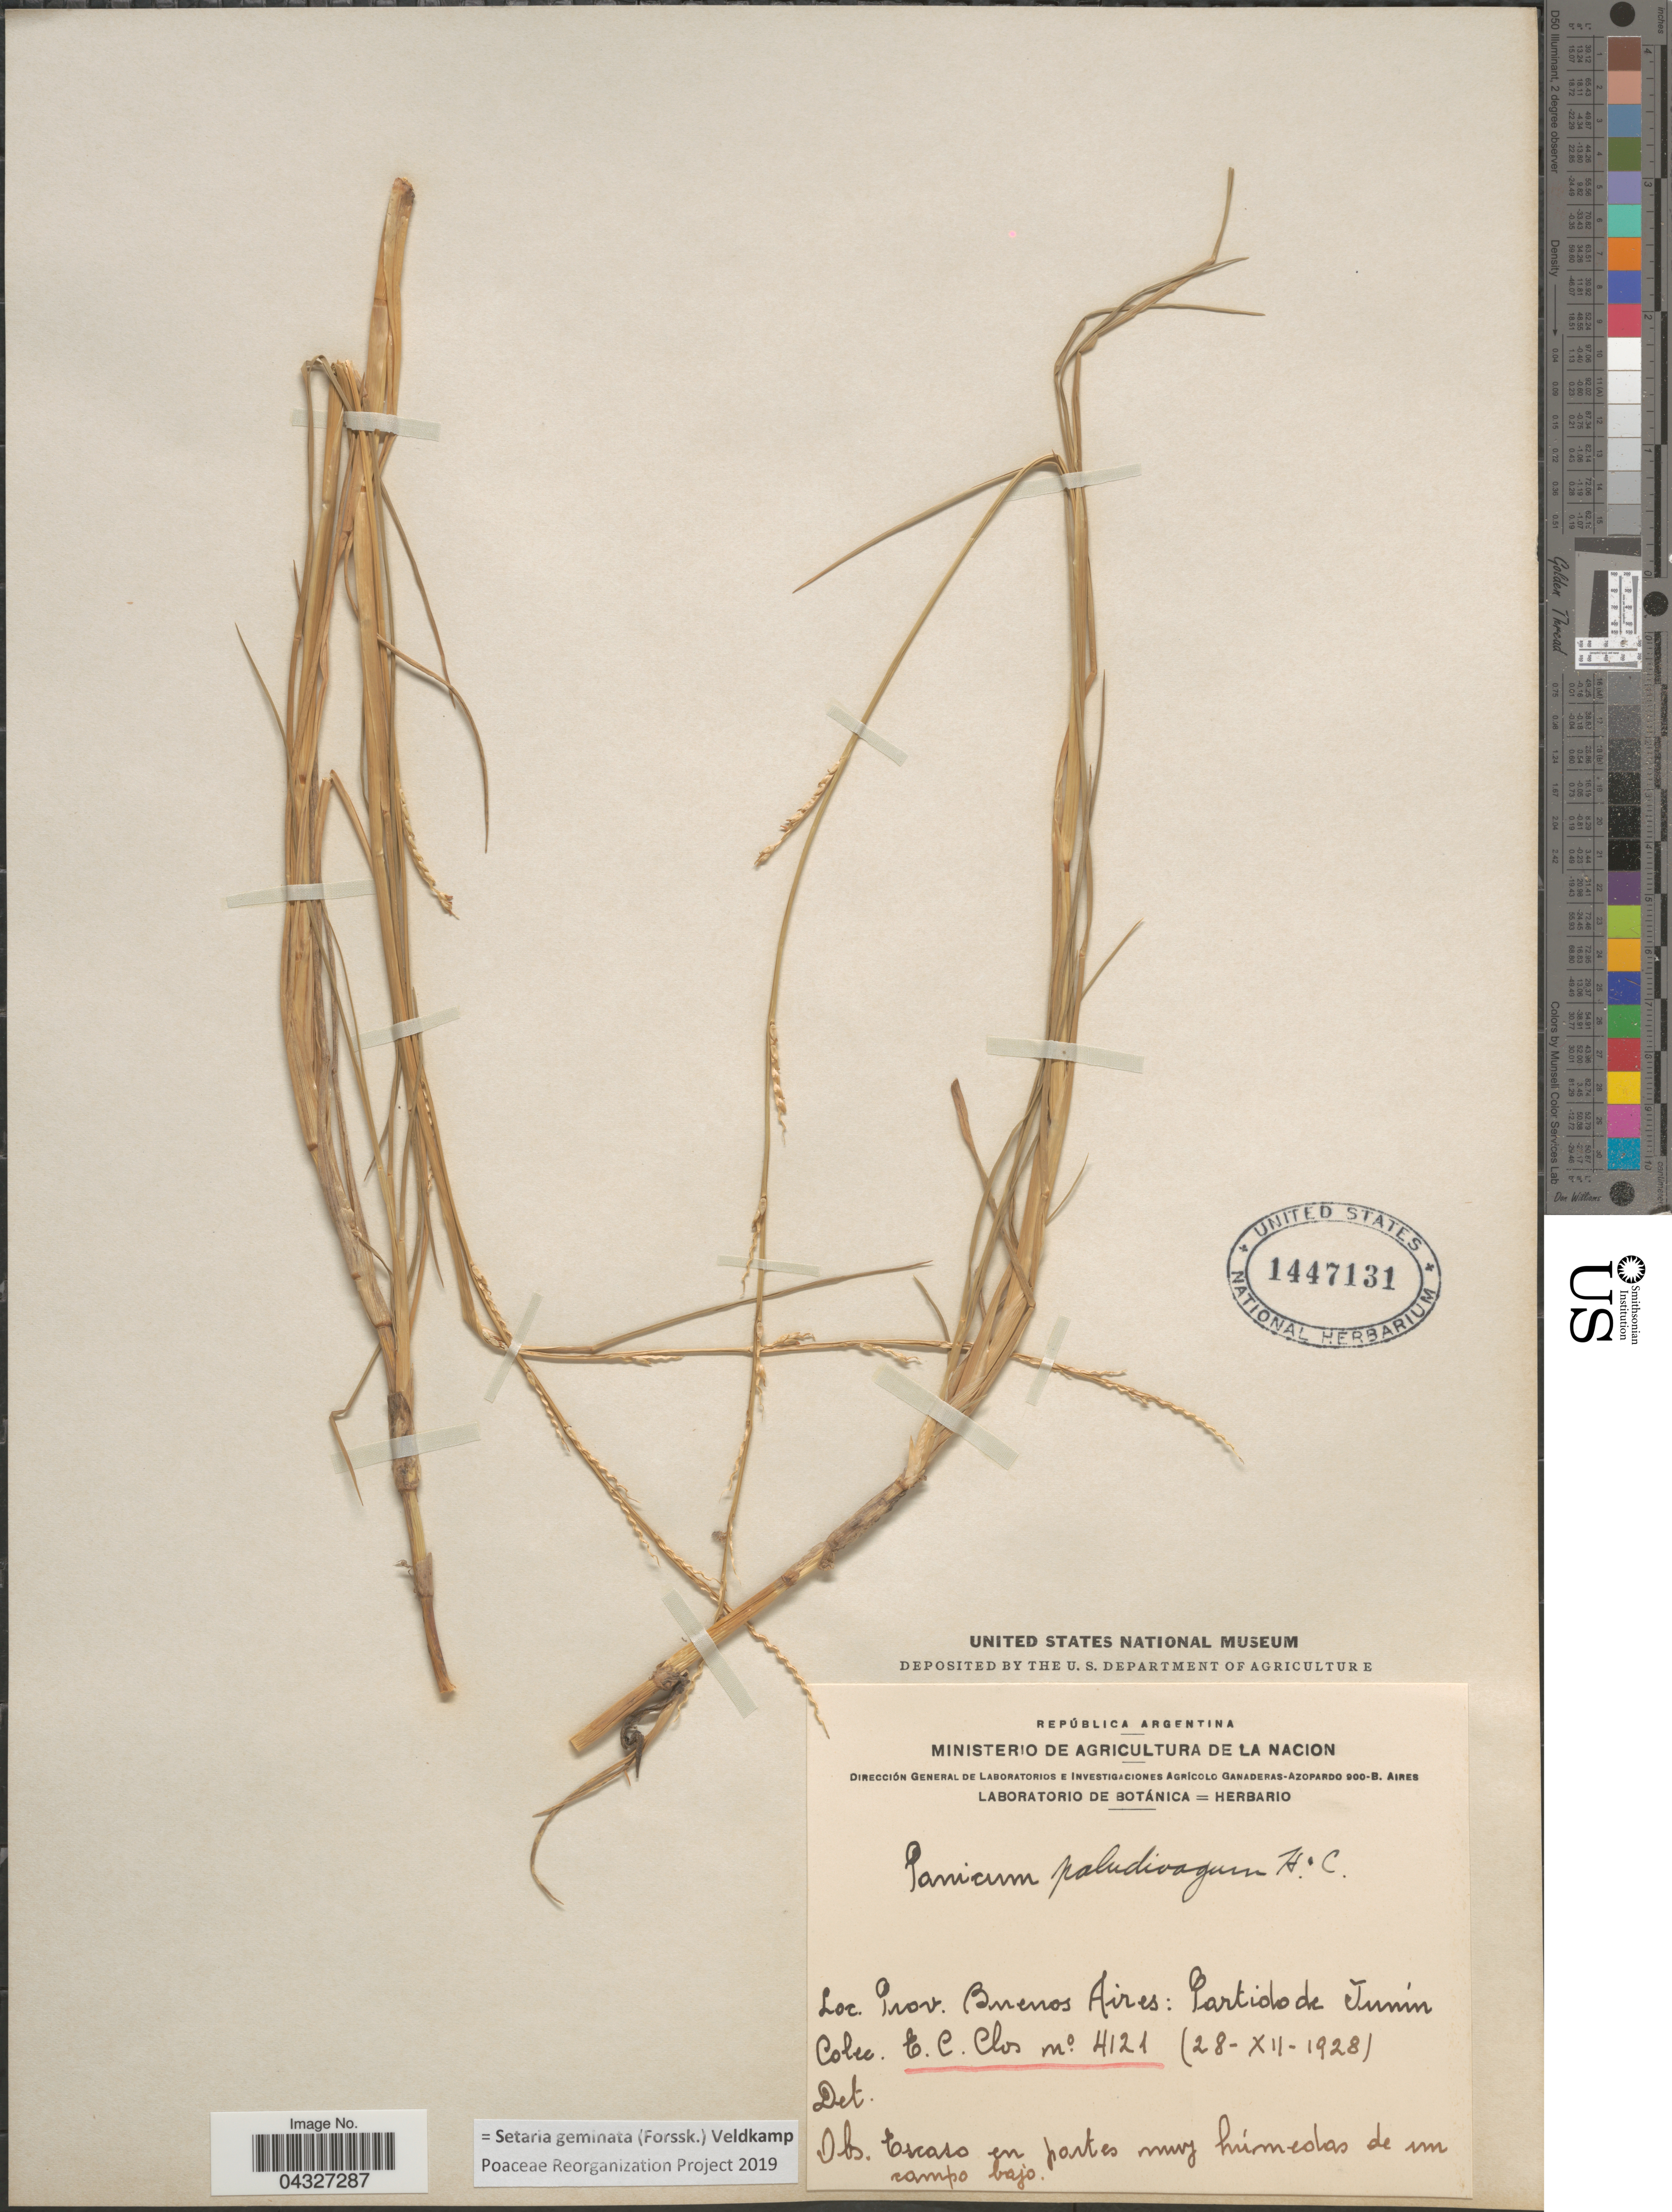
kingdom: Plantae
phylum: Tracheophyta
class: Liliopsida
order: Poales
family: Poaceae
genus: Setaria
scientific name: Setaria geminata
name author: (Forssk.) Veldkamp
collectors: E. Clos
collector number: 4121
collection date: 1928-12-28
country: Argentina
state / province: Buenos Aires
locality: Prov. Buenos Aires: Partido de Junin.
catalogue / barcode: US 1447131